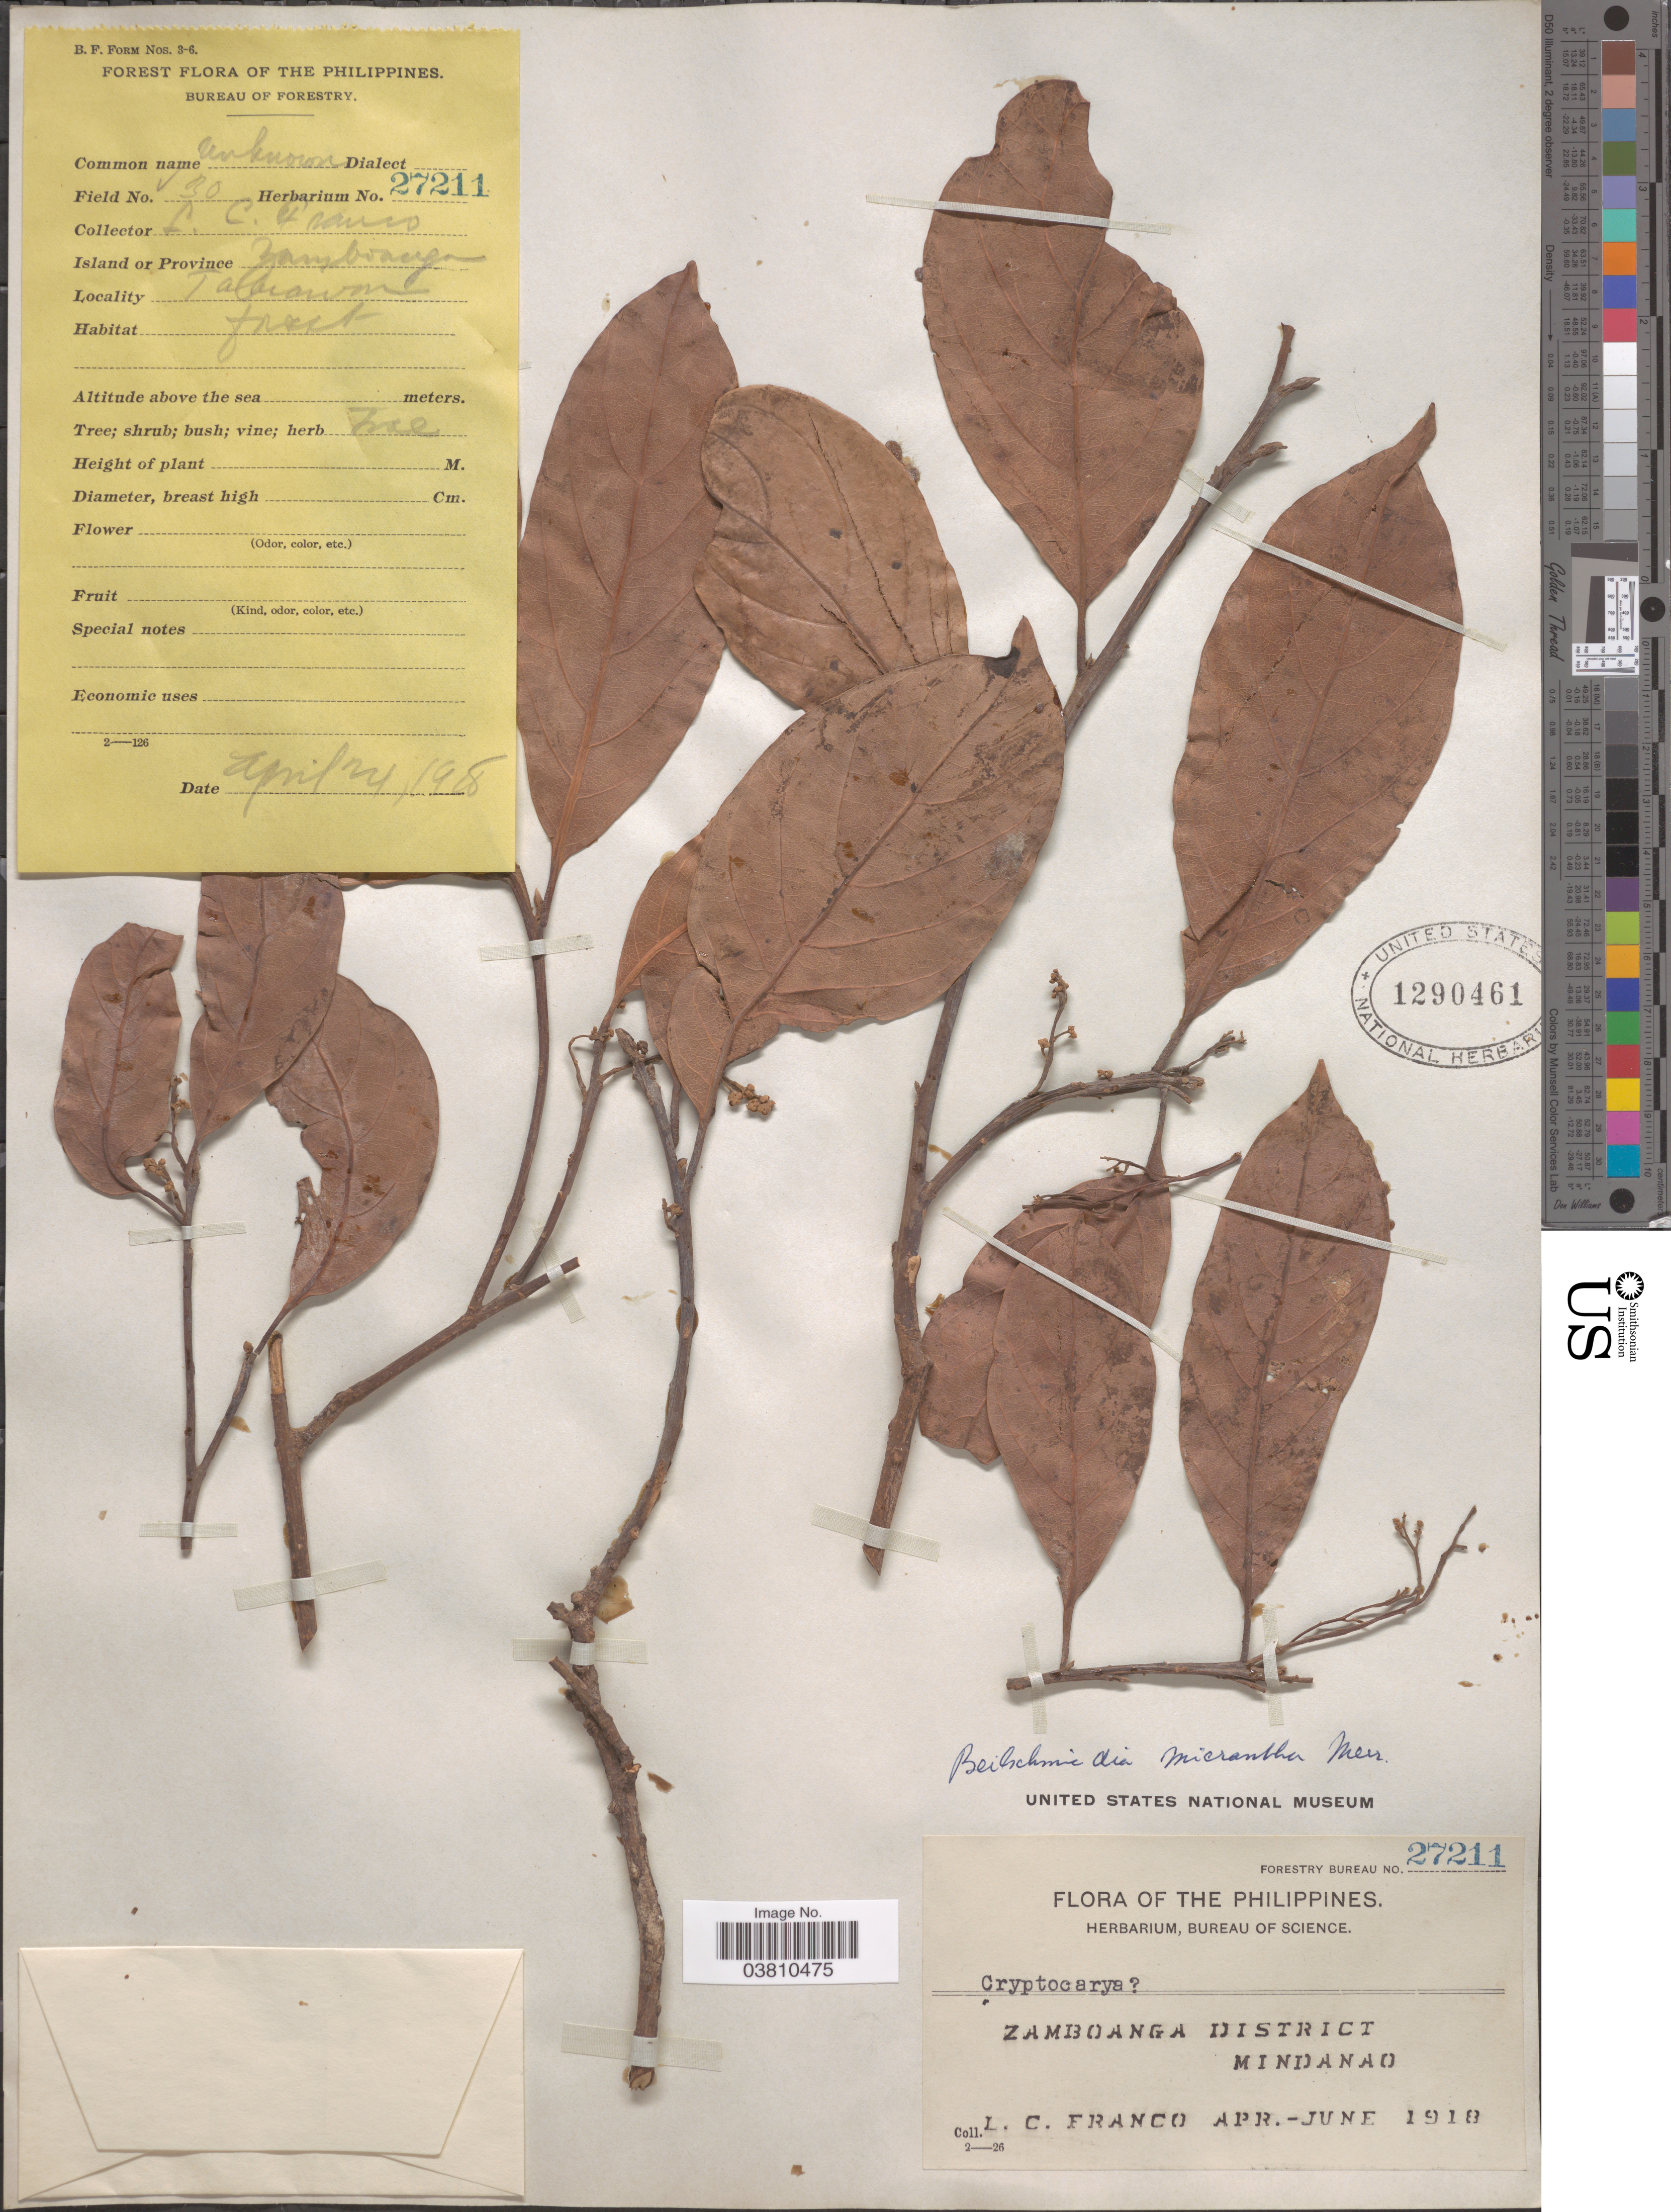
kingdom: Plantae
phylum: Tracheophyta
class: Magnoliopsida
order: Laurales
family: Lauraceae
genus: Beilschmiedia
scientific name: Beilschmiedia micrantha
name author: Merr.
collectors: L. C. Franco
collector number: Forestry Bureau 27211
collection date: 1918-04-24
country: Philippines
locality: Zamboanga District, Mindanao.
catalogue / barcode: US 1290461